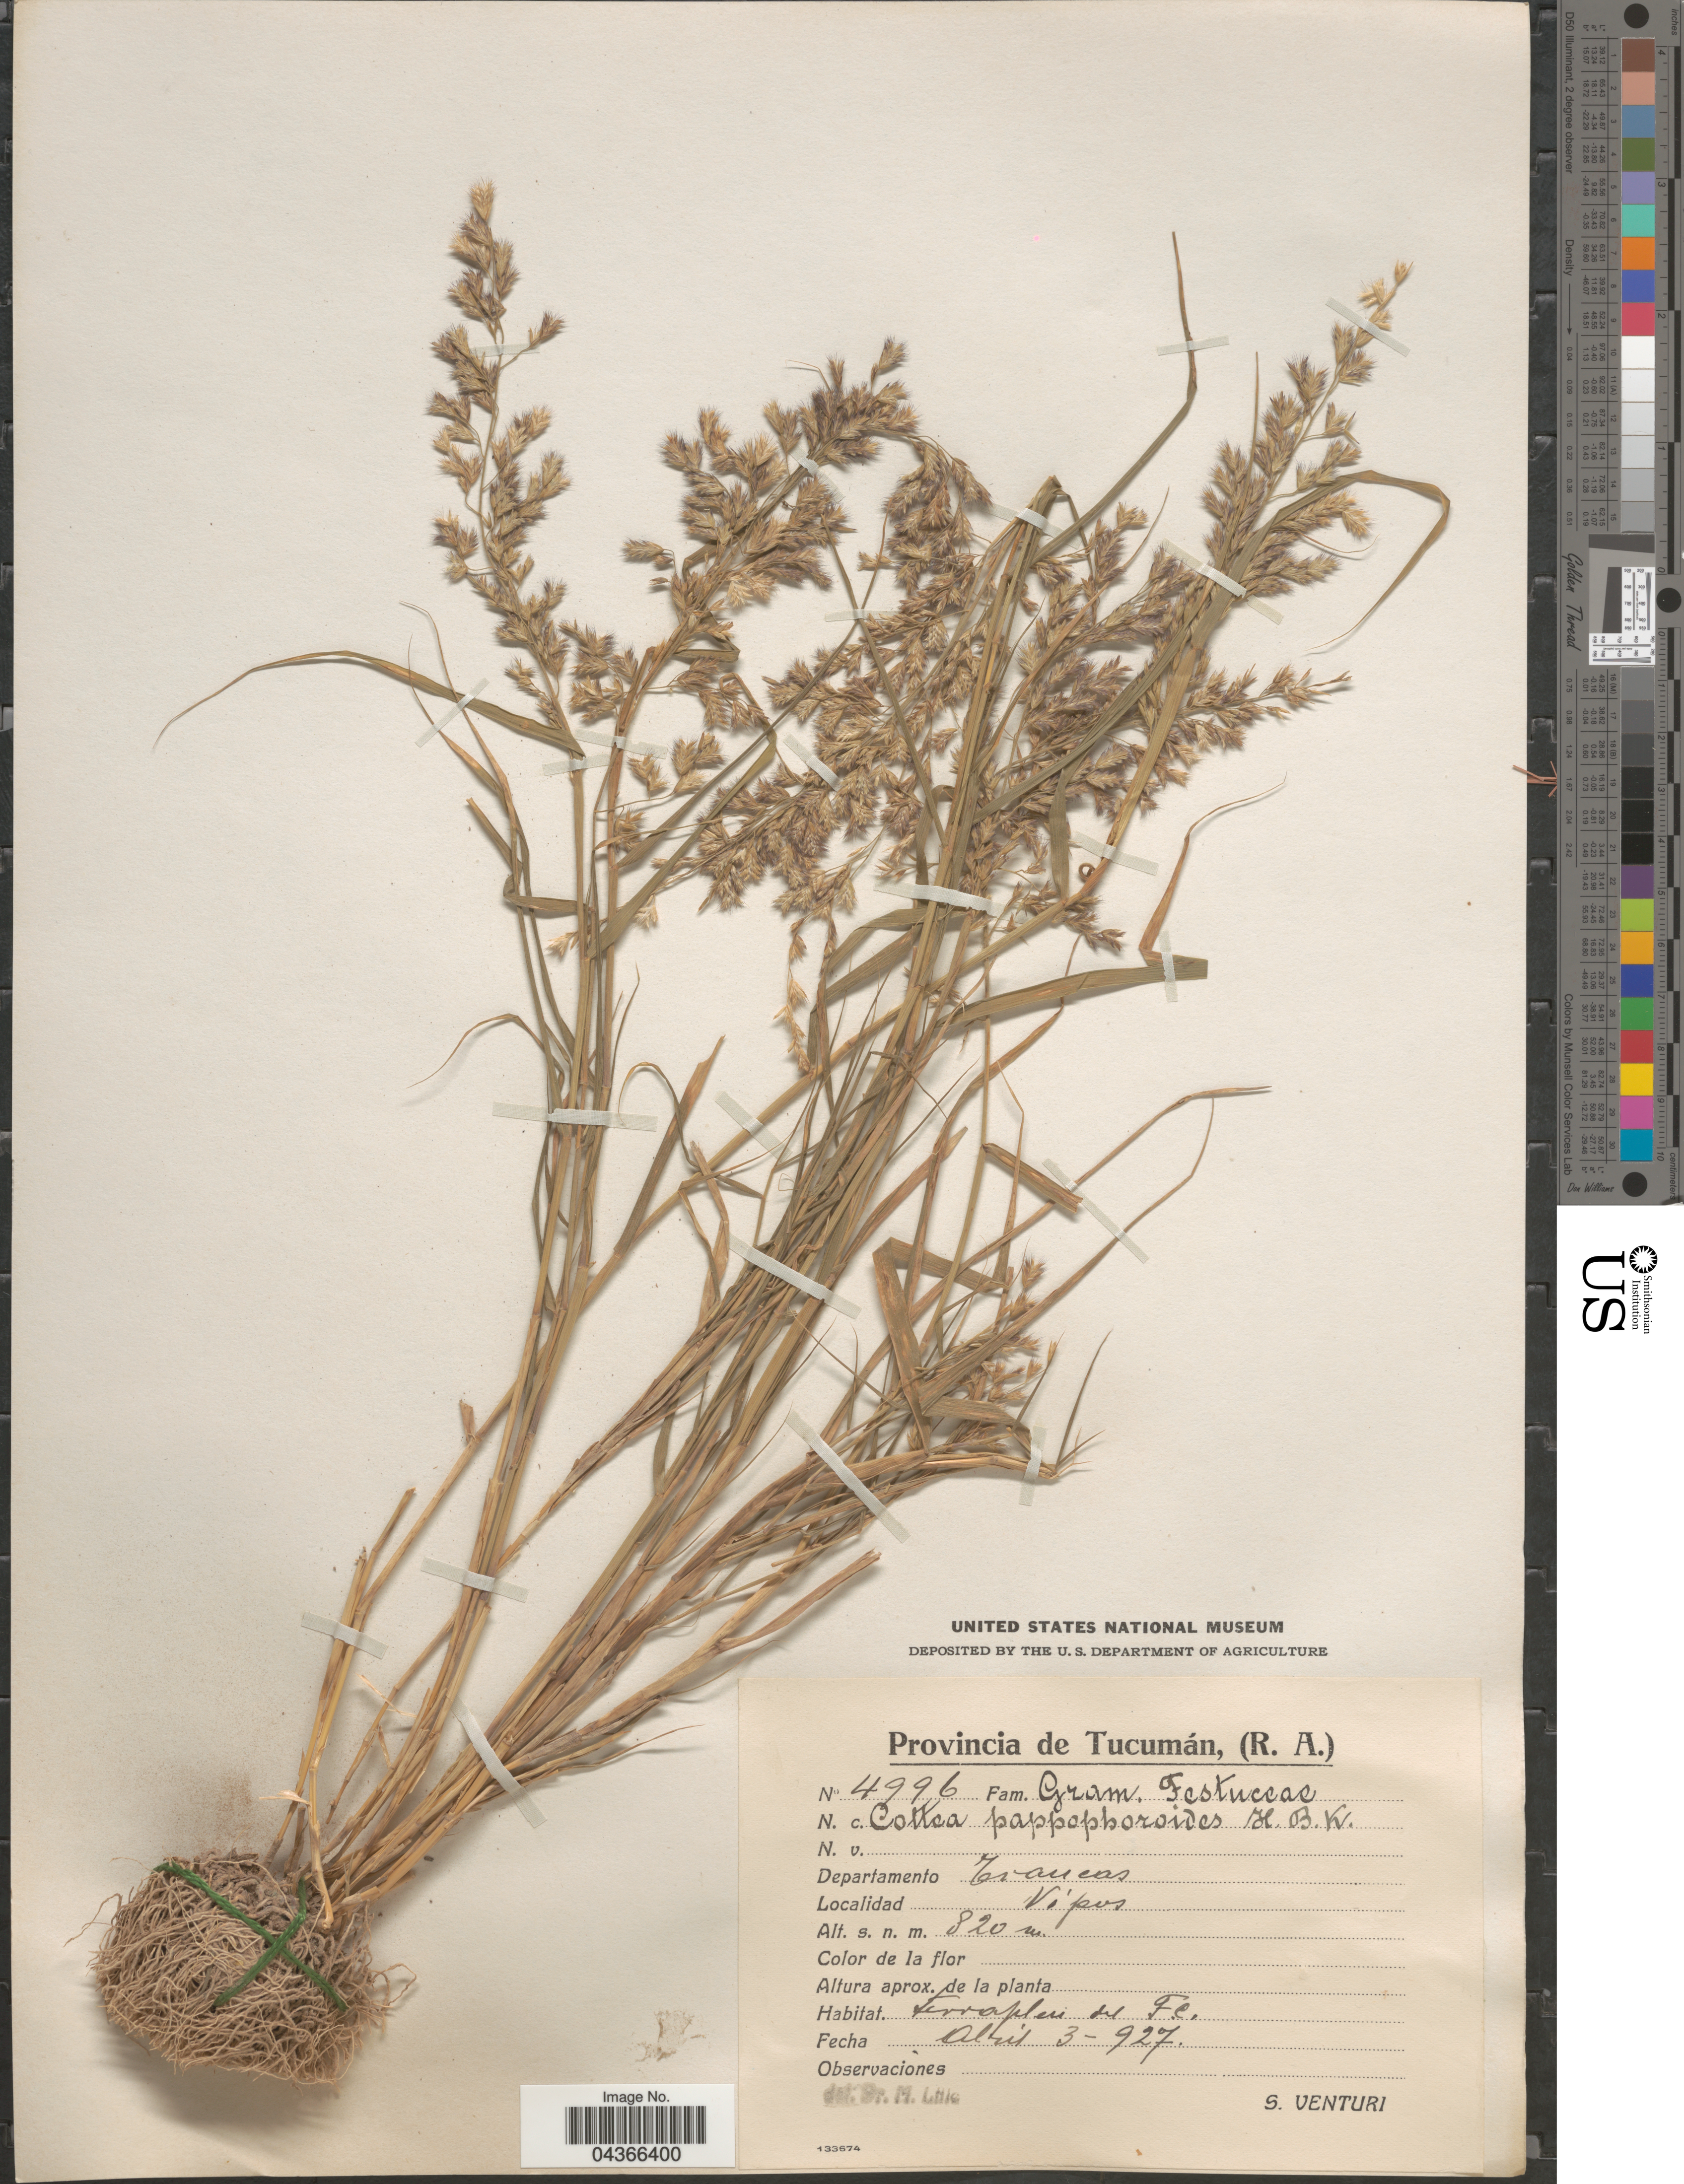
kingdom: Plantae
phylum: Tracheophyta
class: Liliopsida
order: Poales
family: Poaceae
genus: Cottea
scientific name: Cottea pappophoroides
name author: Kunth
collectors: S. Venturi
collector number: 4996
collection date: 1927-04-03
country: Argentina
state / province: Tucuman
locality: Departamento Trancas. Vípos.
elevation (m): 820